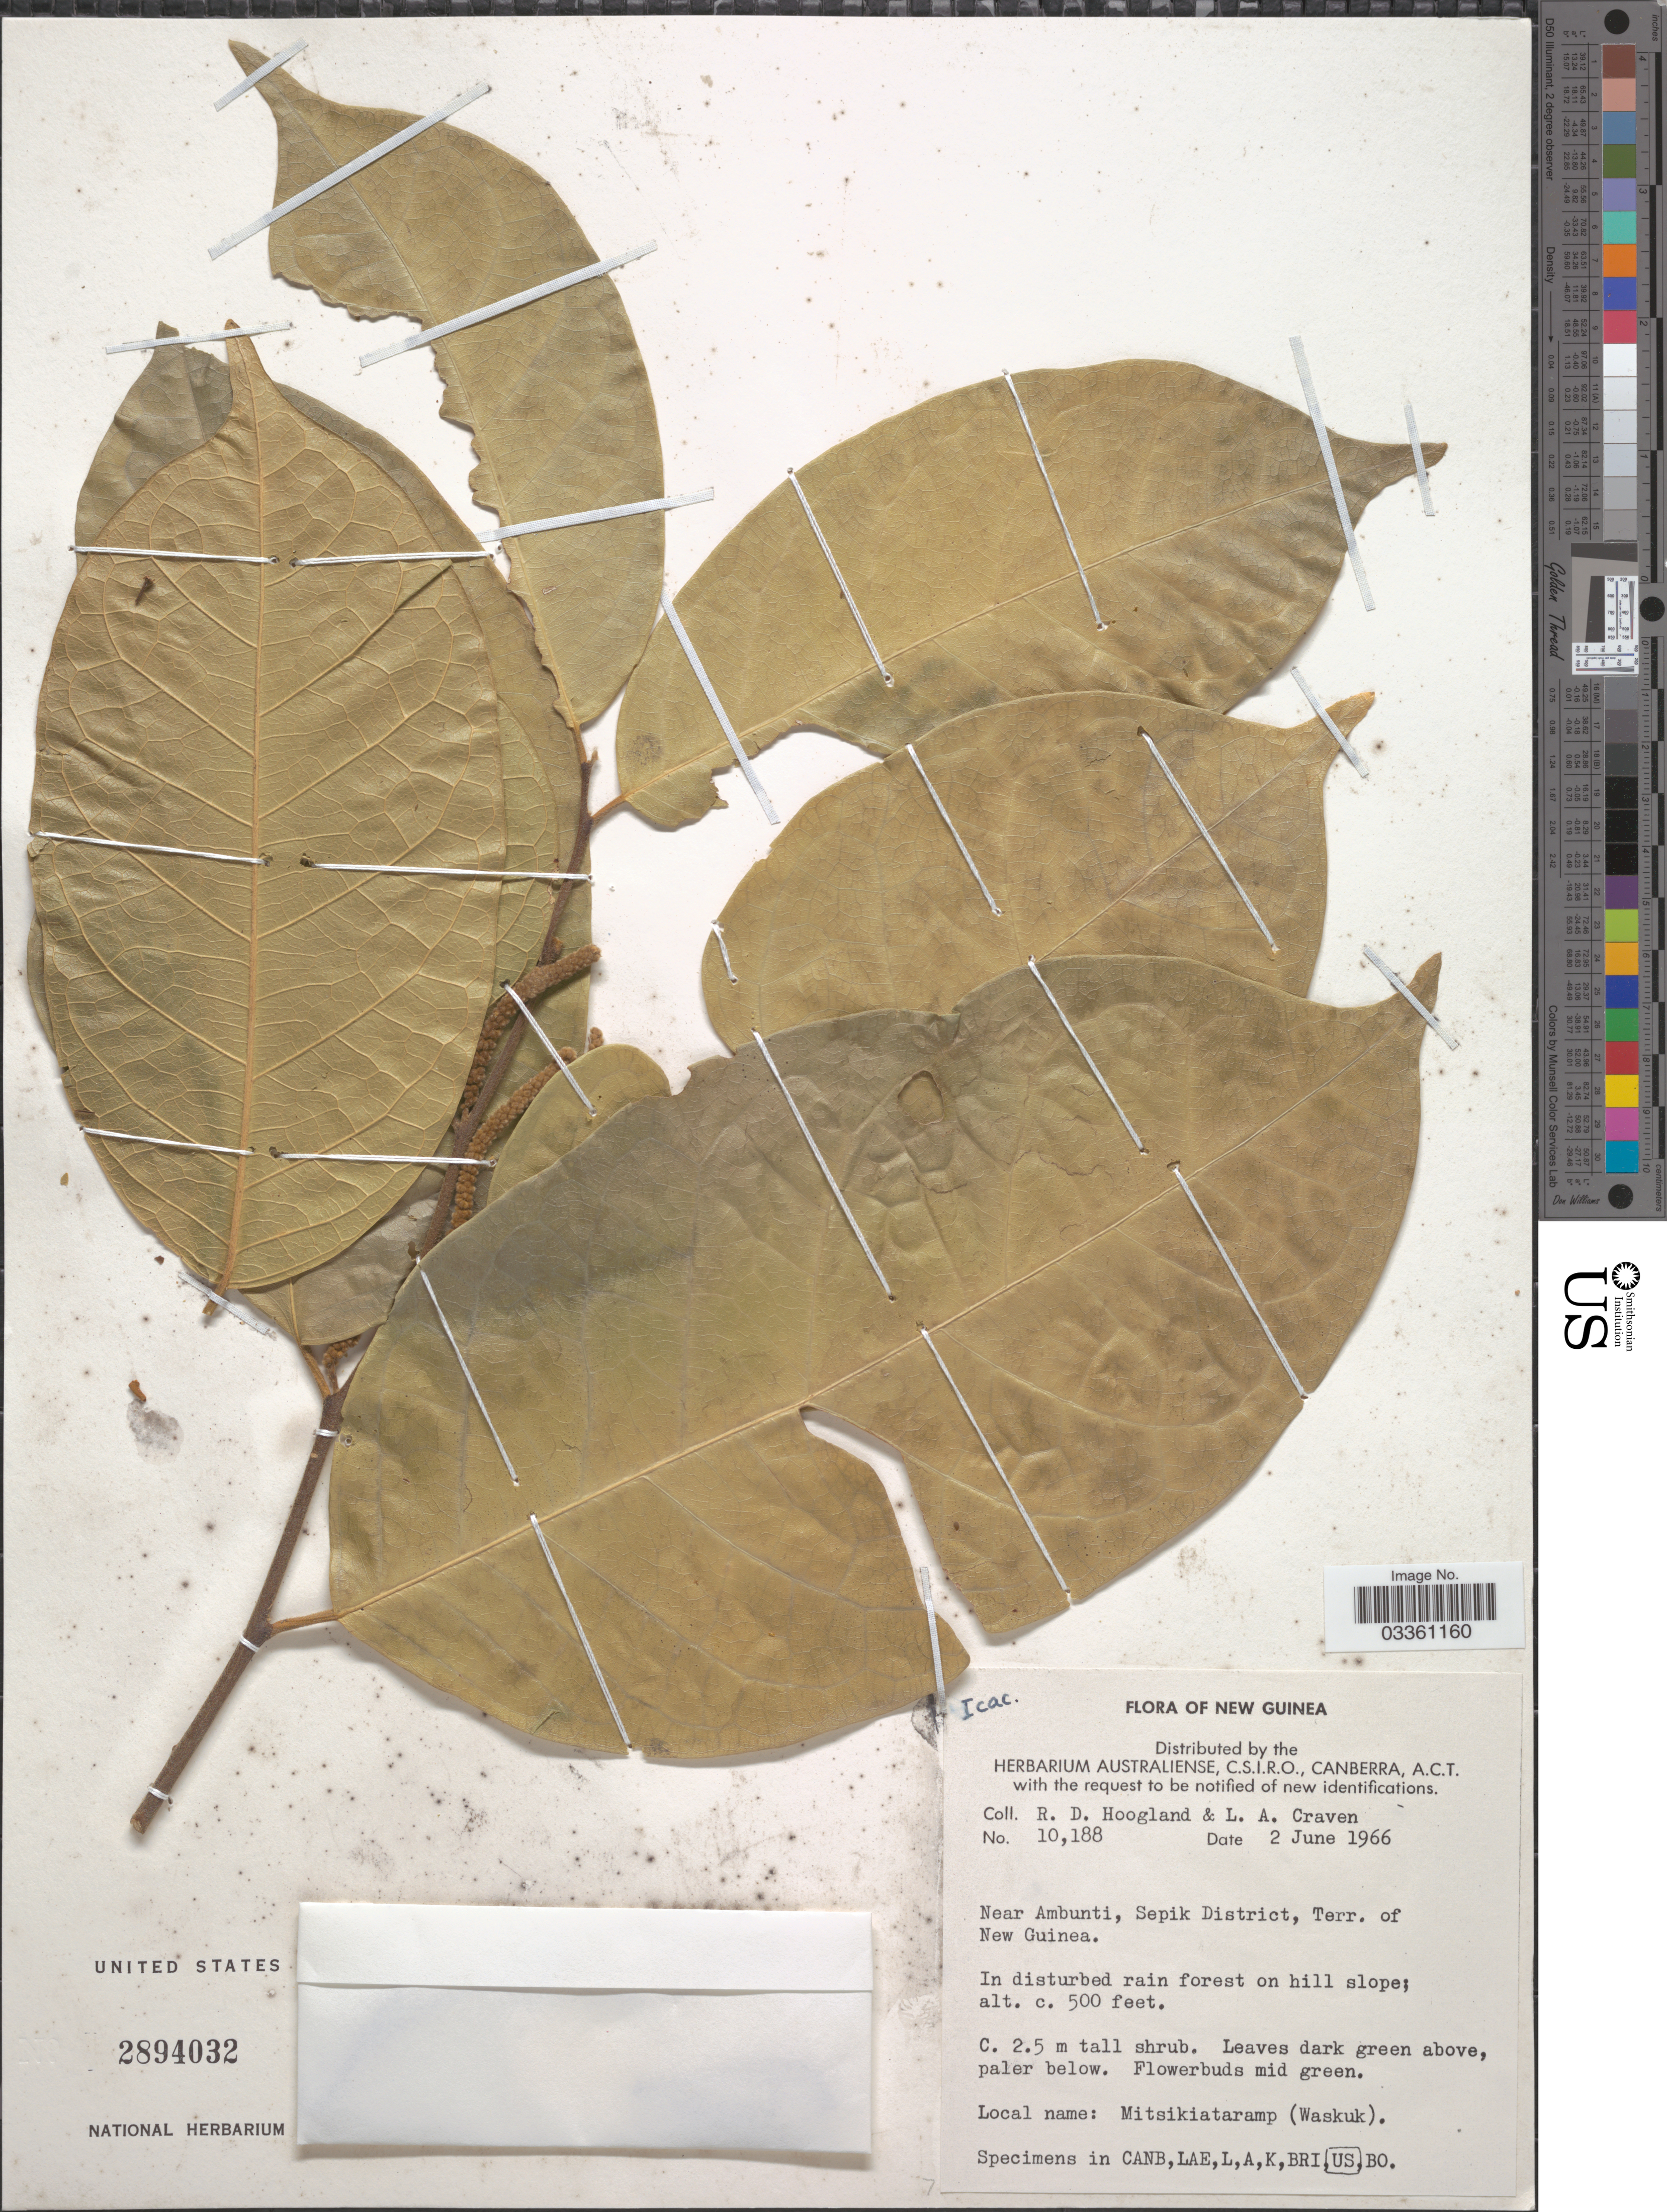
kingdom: Plantae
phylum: Tracheophyta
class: Magnoliopsida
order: Icacinales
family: Icacinaceae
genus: Ryticaryum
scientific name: Ryticaryum longifolium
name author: K. Schum. & Lauterb.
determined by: Sleumer, H. O.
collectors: R. D. Hoogland & L. A. Craven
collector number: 10188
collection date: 1966-06-02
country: Papua New Guinea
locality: New Guinea. Near Ambunti, Sepik District, Terr. of New Guinea.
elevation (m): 152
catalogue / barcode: US 2894032